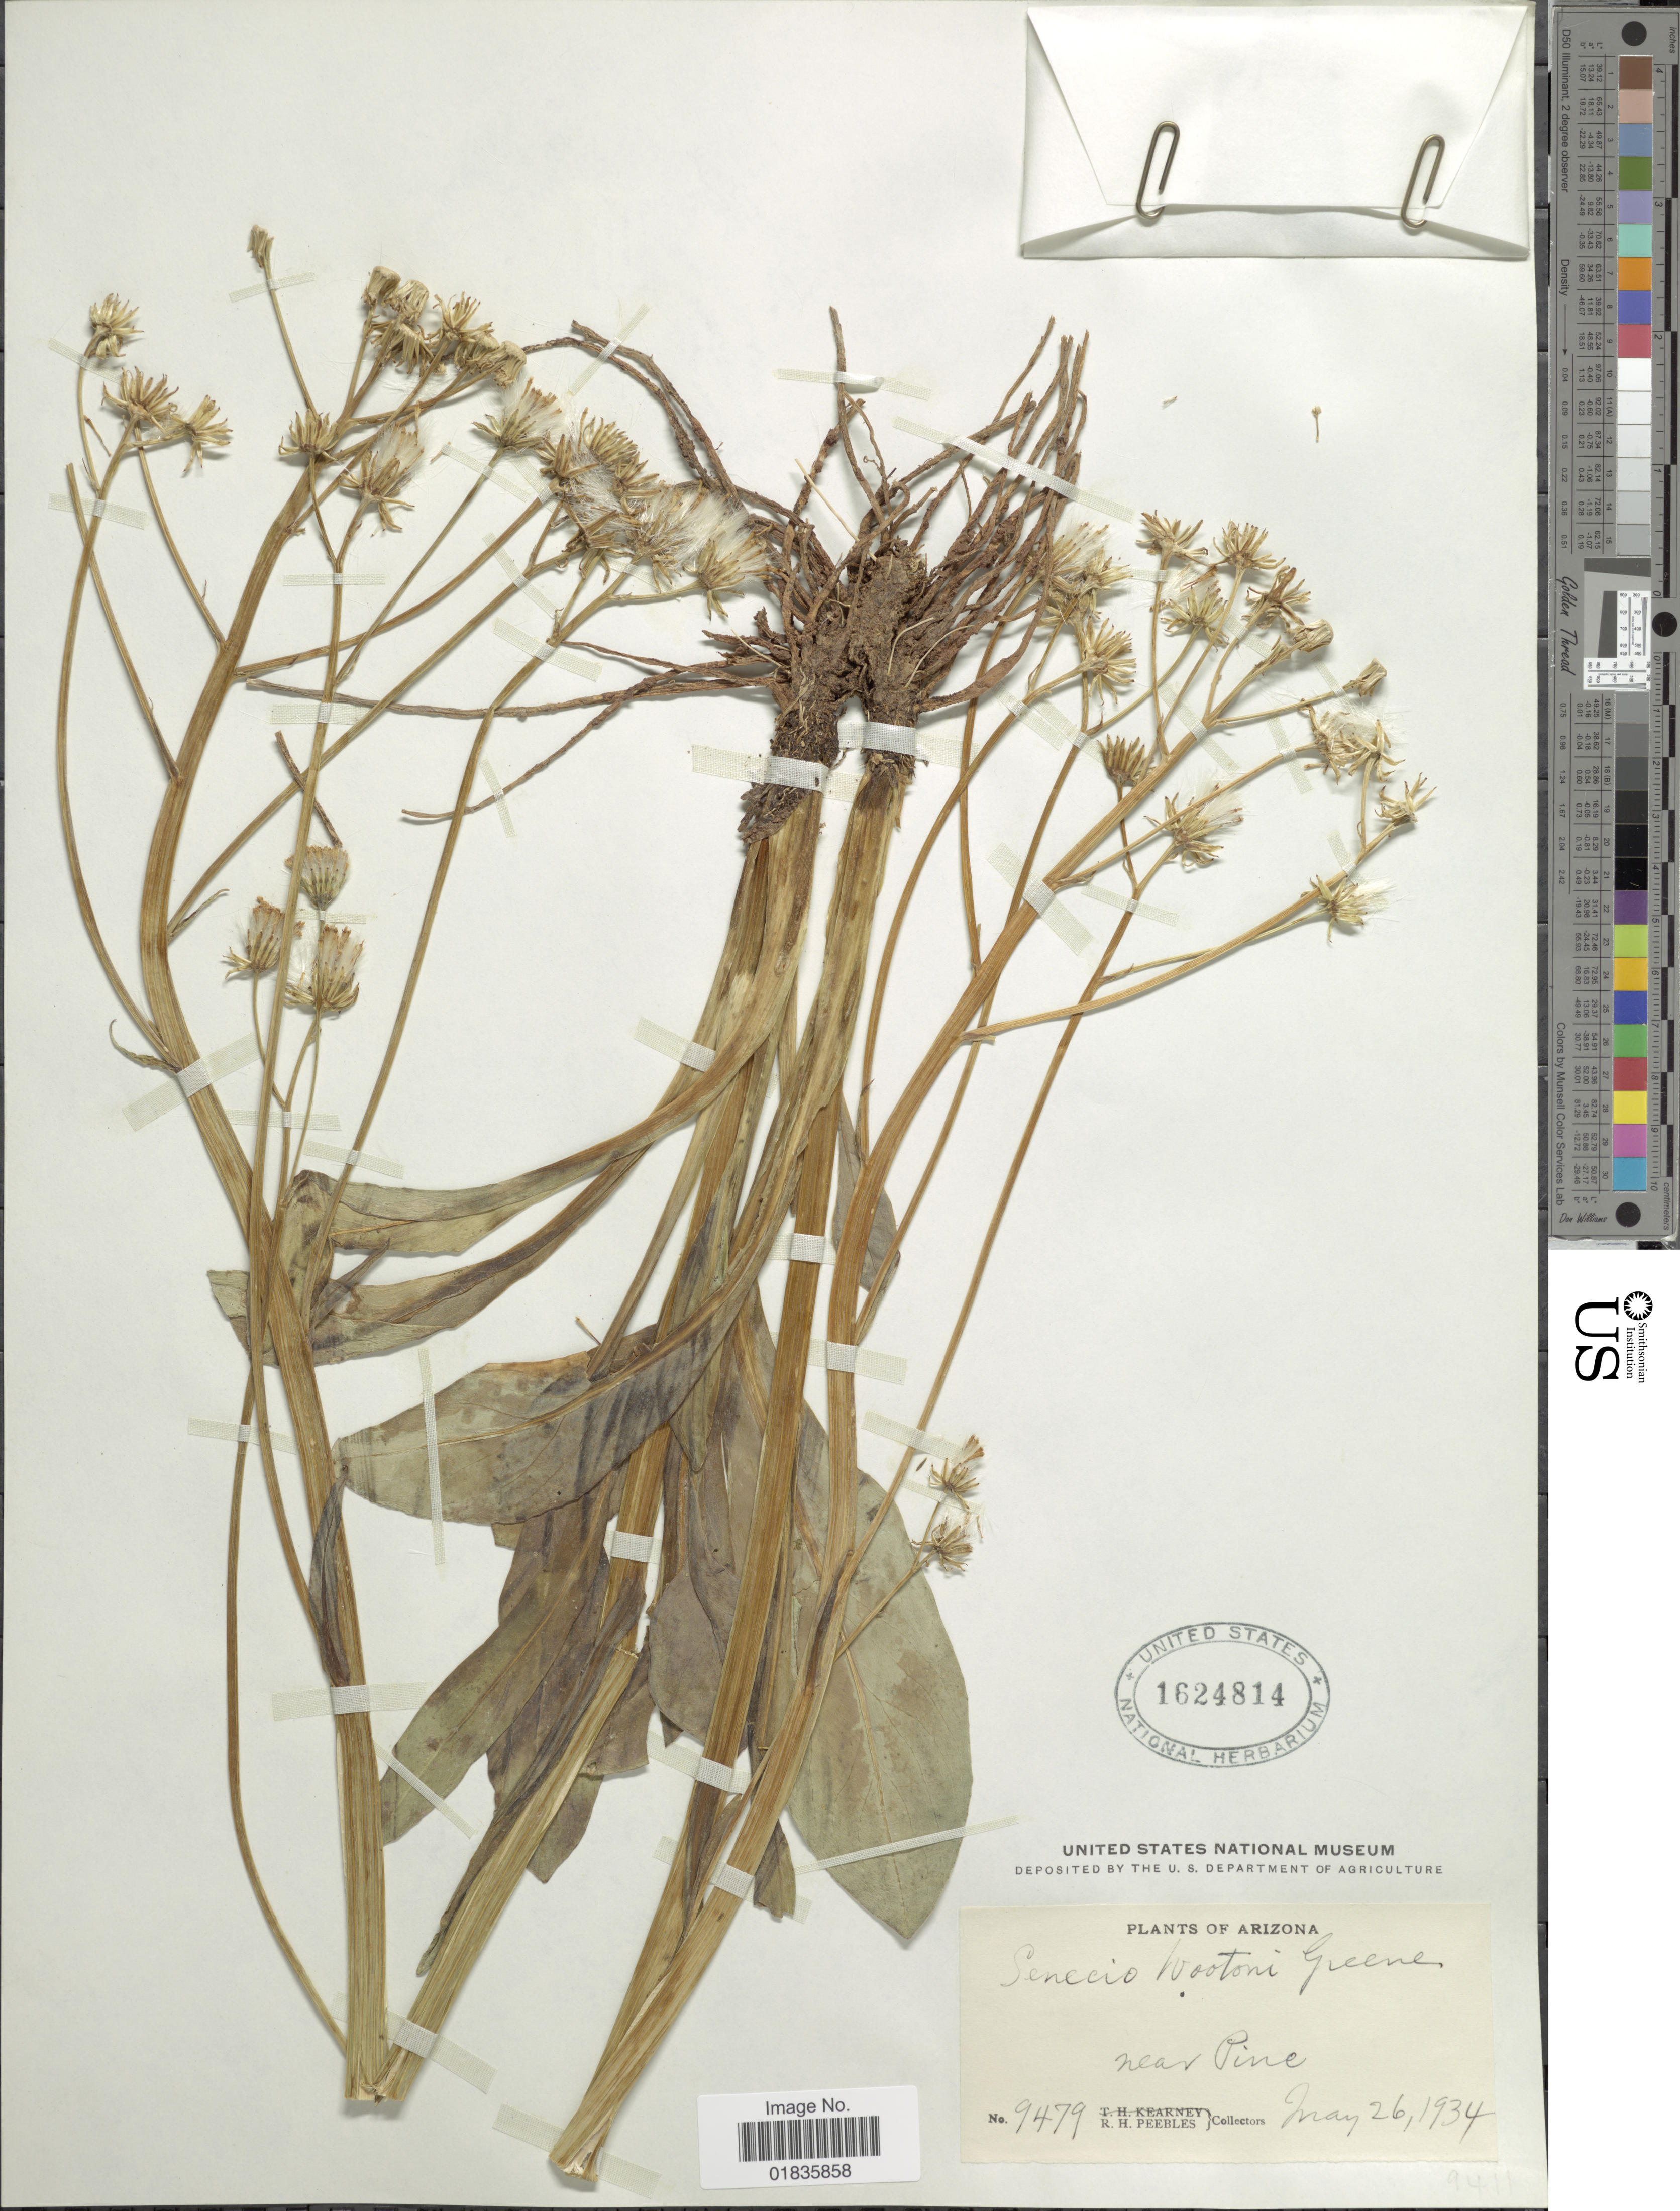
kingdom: Plantae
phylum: Tracheophyta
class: Magnoliopsida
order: Asterales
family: Asteraceae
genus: Senecio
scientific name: Senecio wootonii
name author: Greene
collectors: R. H. Peebles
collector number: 9479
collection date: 1934-05-26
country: United States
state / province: Arizona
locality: Near Pine.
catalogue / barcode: US 1624814